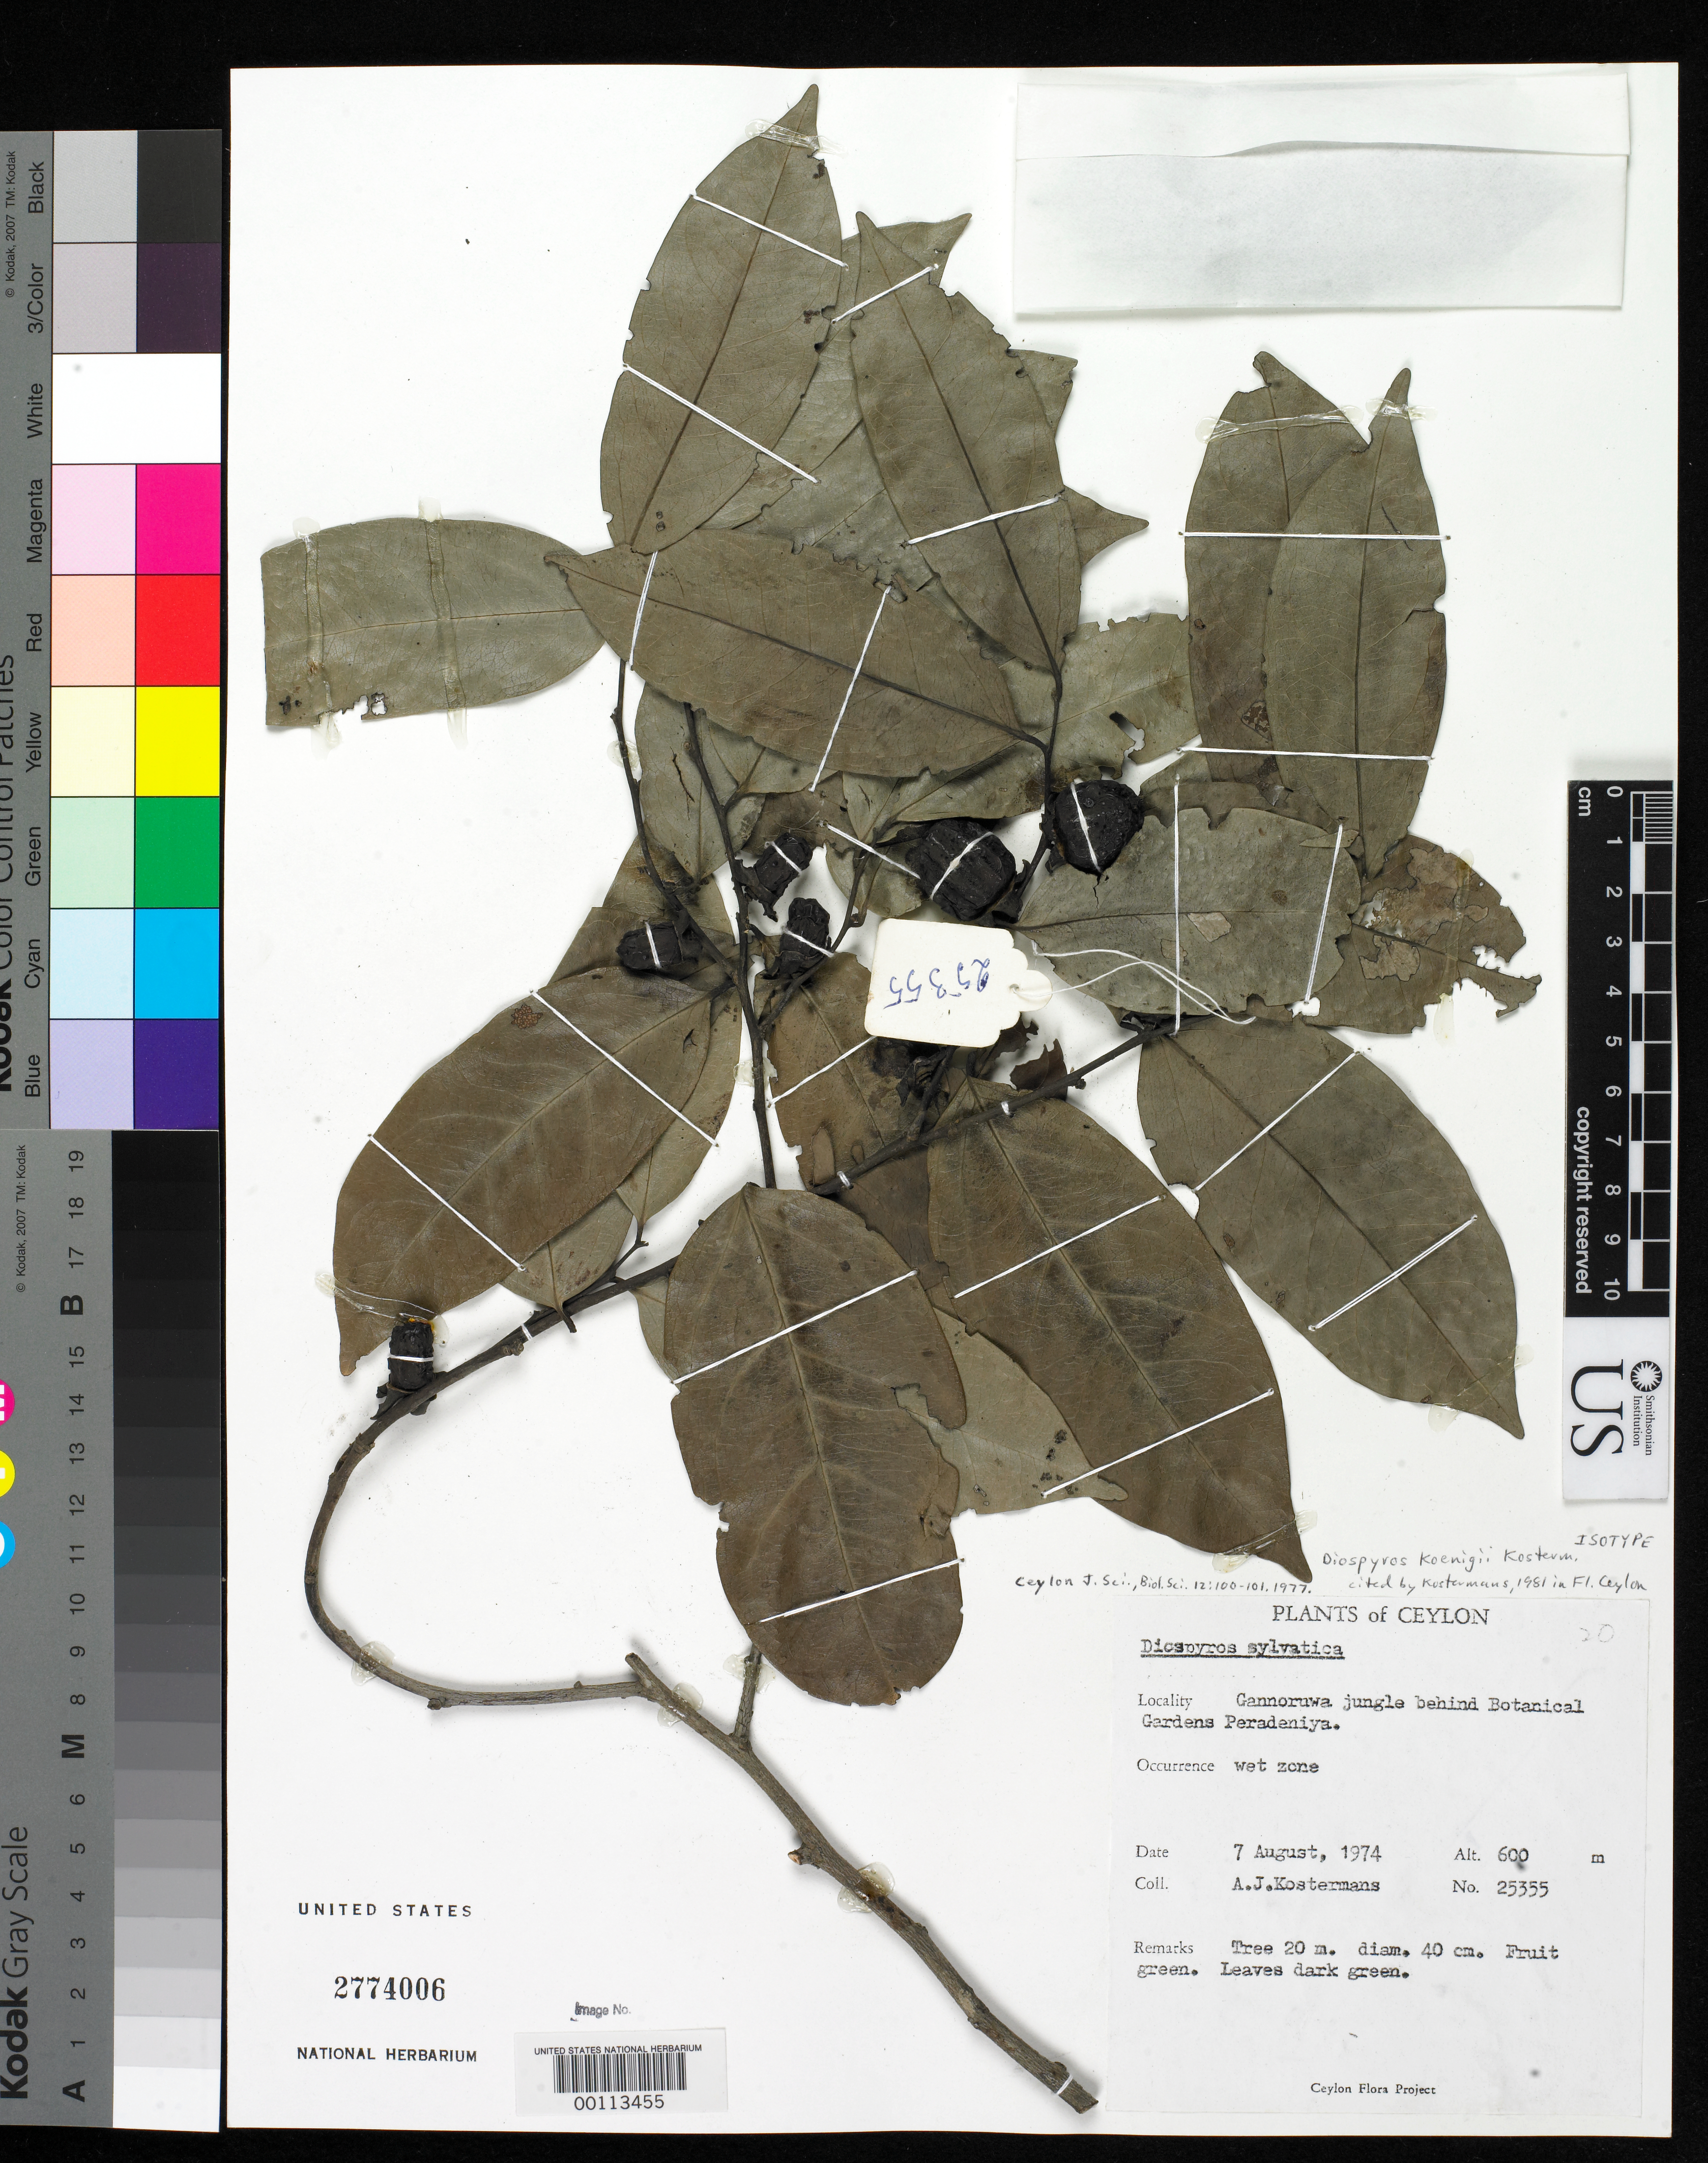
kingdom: Plantae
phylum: Tracheophyta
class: Magnoliopsida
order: Ericales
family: Ebenaceae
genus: Diospyros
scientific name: Diospyros koenigii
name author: Kosterm.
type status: Isotype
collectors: A. J. G. Kostermans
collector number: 25355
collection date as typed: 07 Aug 1974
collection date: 1974-08-07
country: Sri Lanka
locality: Gannoruwa, behind botanical gardens Peradeniya.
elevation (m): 600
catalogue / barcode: US 2774006